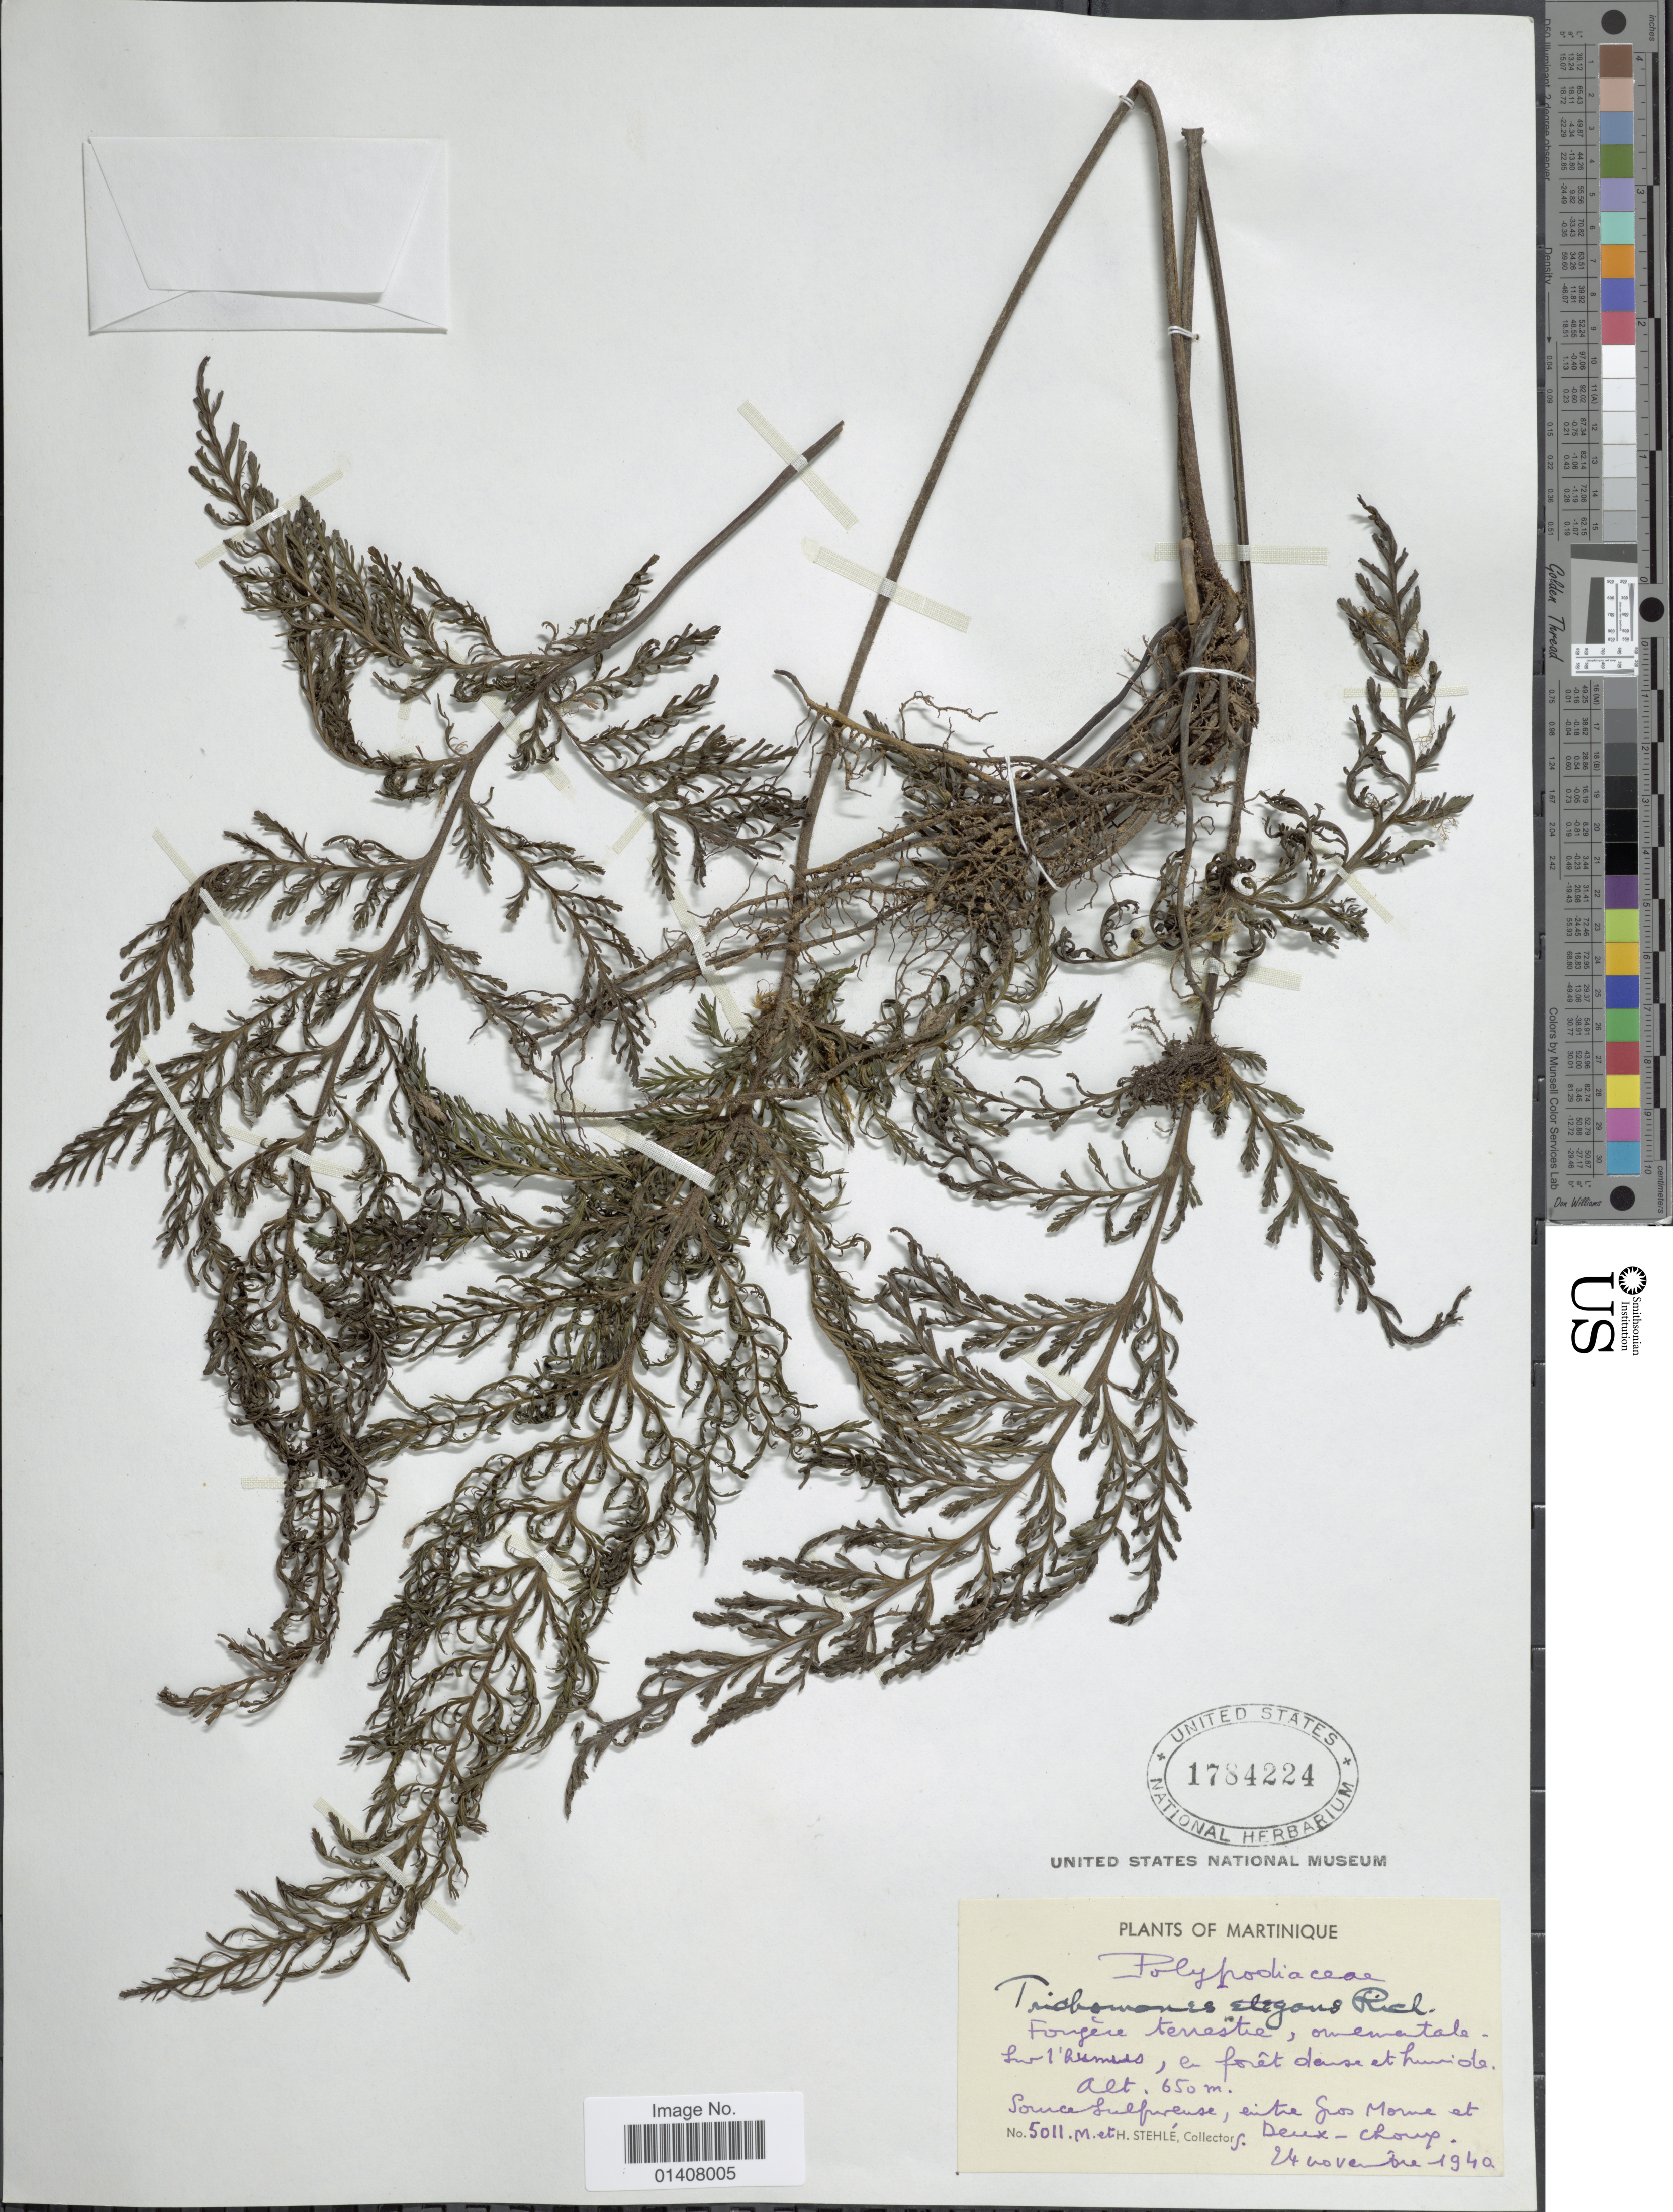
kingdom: Plantae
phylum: Tracheophyta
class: Polypodiopsida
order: Hymenophyllales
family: Hymenophyllaceae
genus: Trichomanes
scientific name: Trichomanes elegans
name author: Rich.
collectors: M. Stehlé & H. Stehlé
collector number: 5011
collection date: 1940-11-24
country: Martinique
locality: en forêt dense et humide, Source Sulfureuse, entre Gros Morne et Deux-Choux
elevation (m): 650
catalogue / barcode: US 1784224